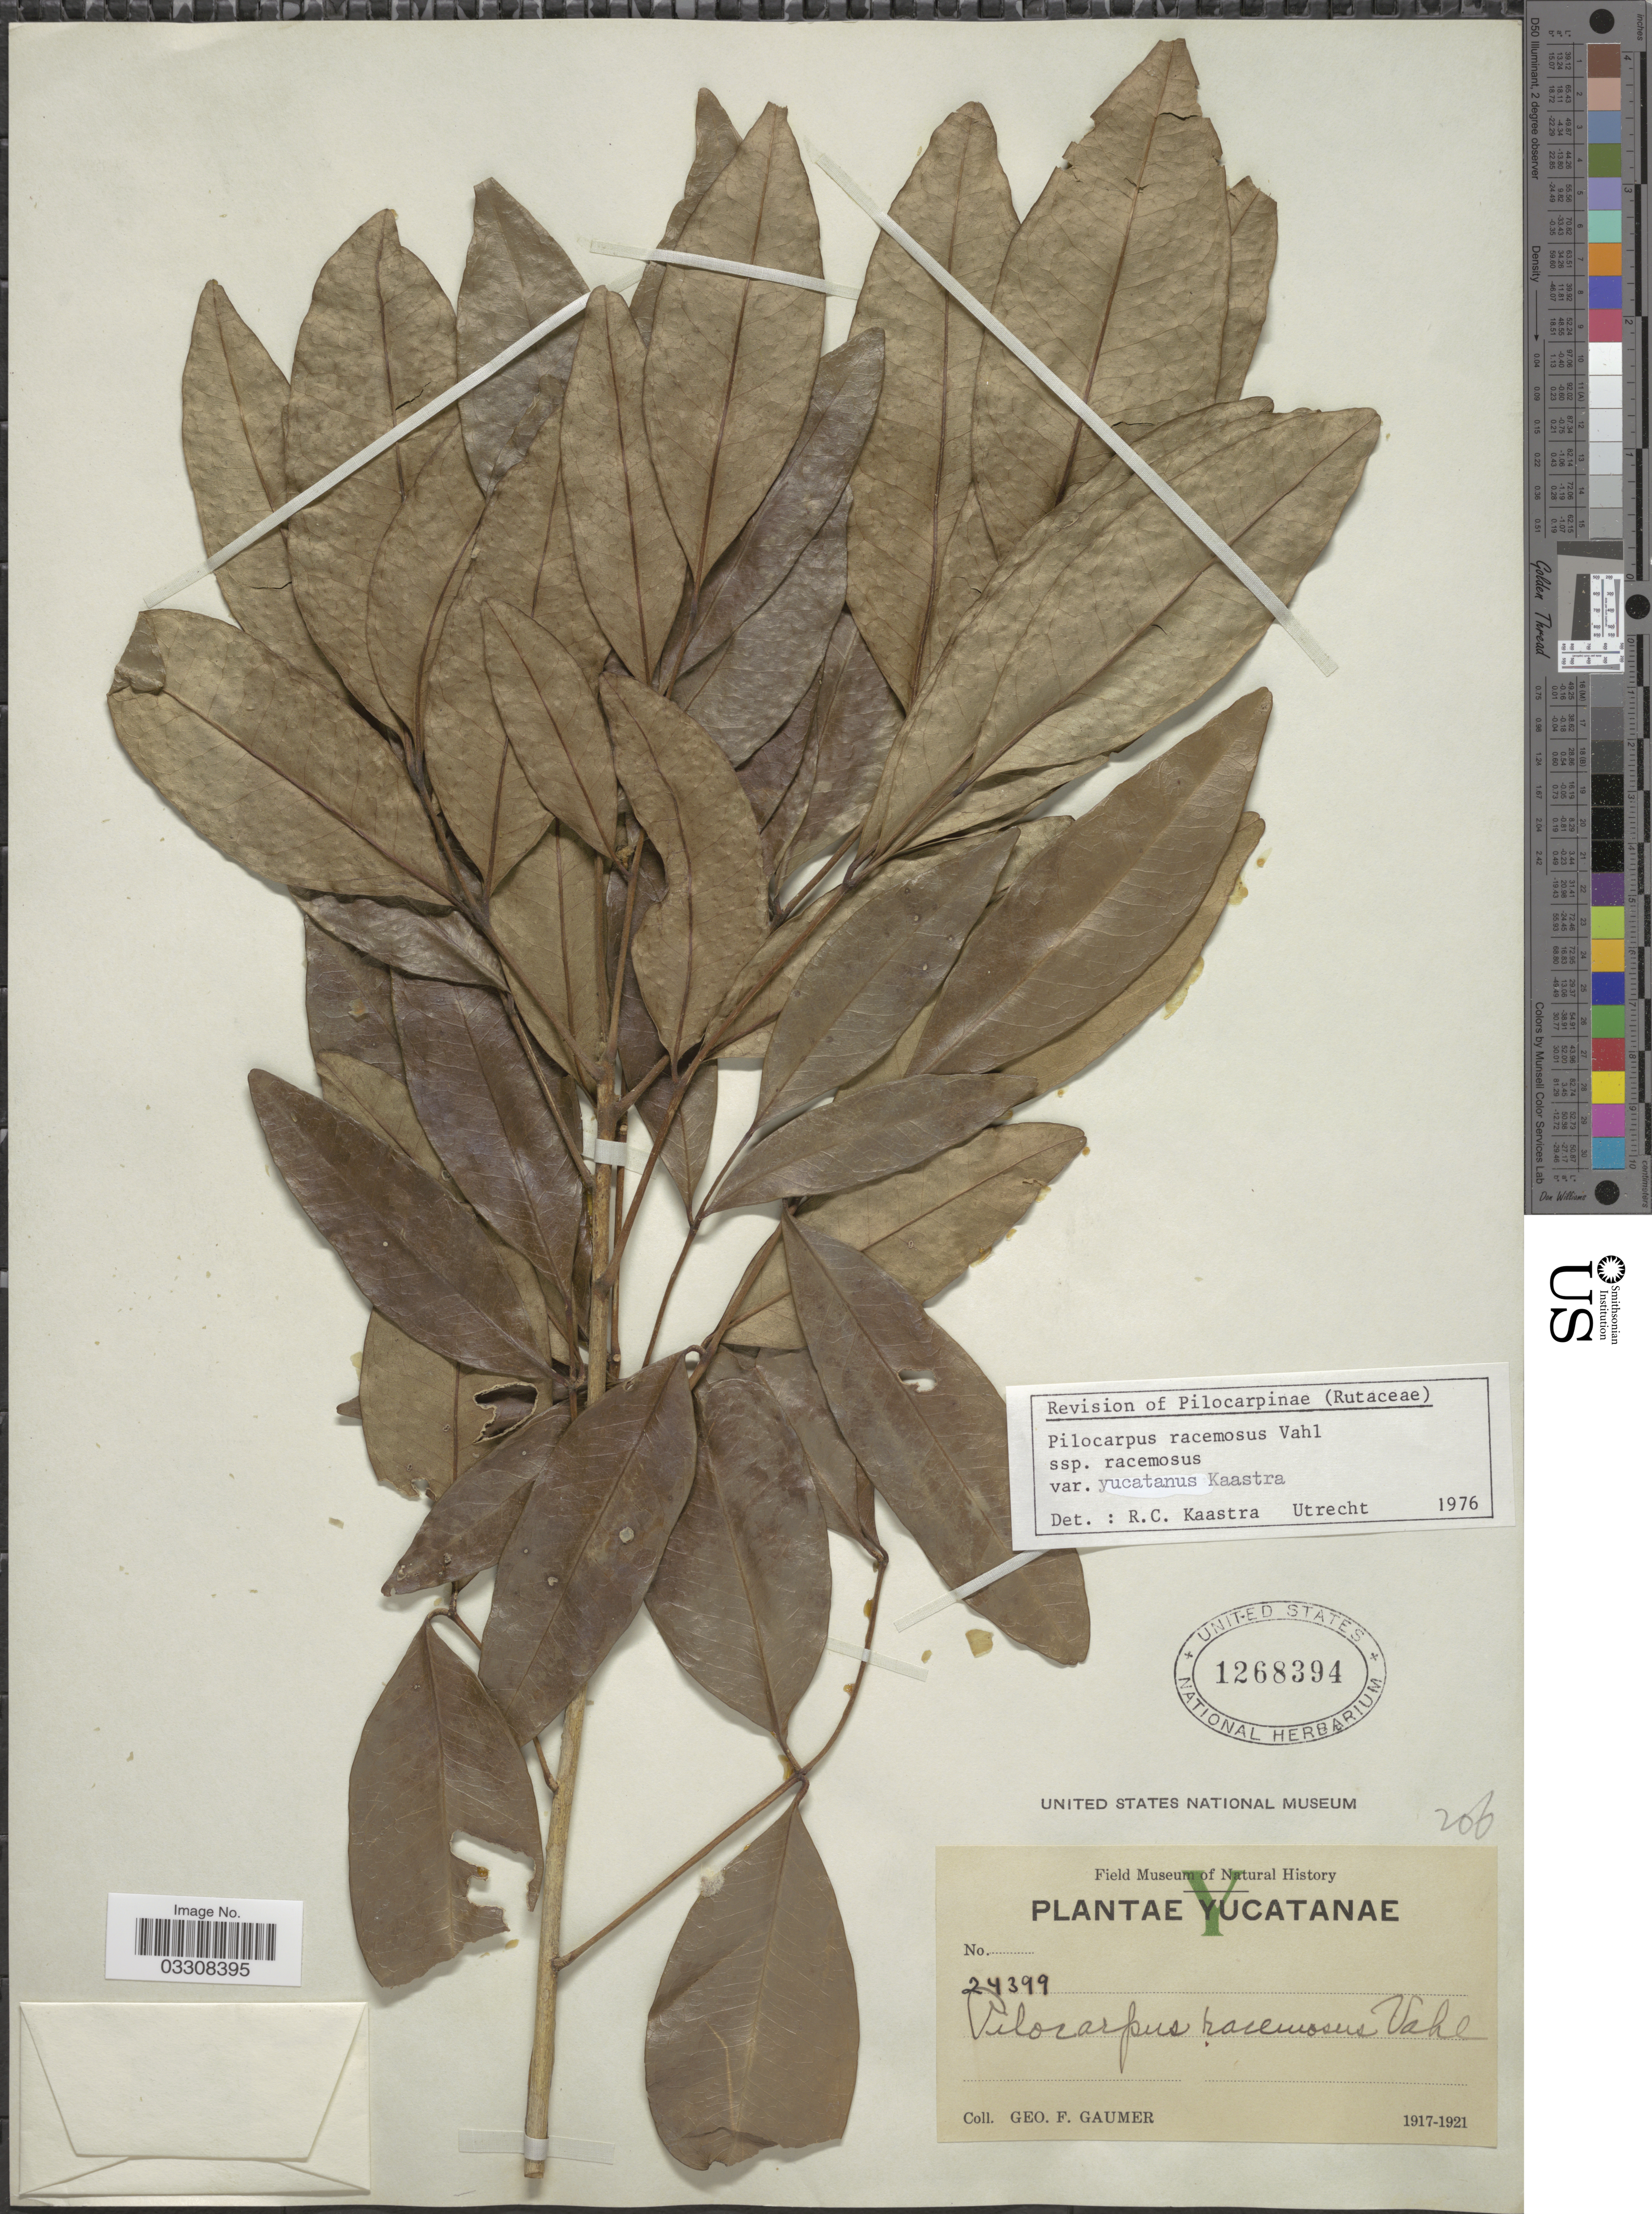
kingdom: Plantae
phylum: Tracheophyta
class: Magnoliopsida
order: Sapindales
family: Rutaceae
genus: Pilocarpus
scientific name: Pilocarpus racemosus var. yucatanus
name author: Kaastra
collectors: G. F. Gaumer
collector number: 24399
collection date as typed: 1921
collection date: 1917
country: Mexico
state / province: Yucatán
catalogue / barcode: US 1268394